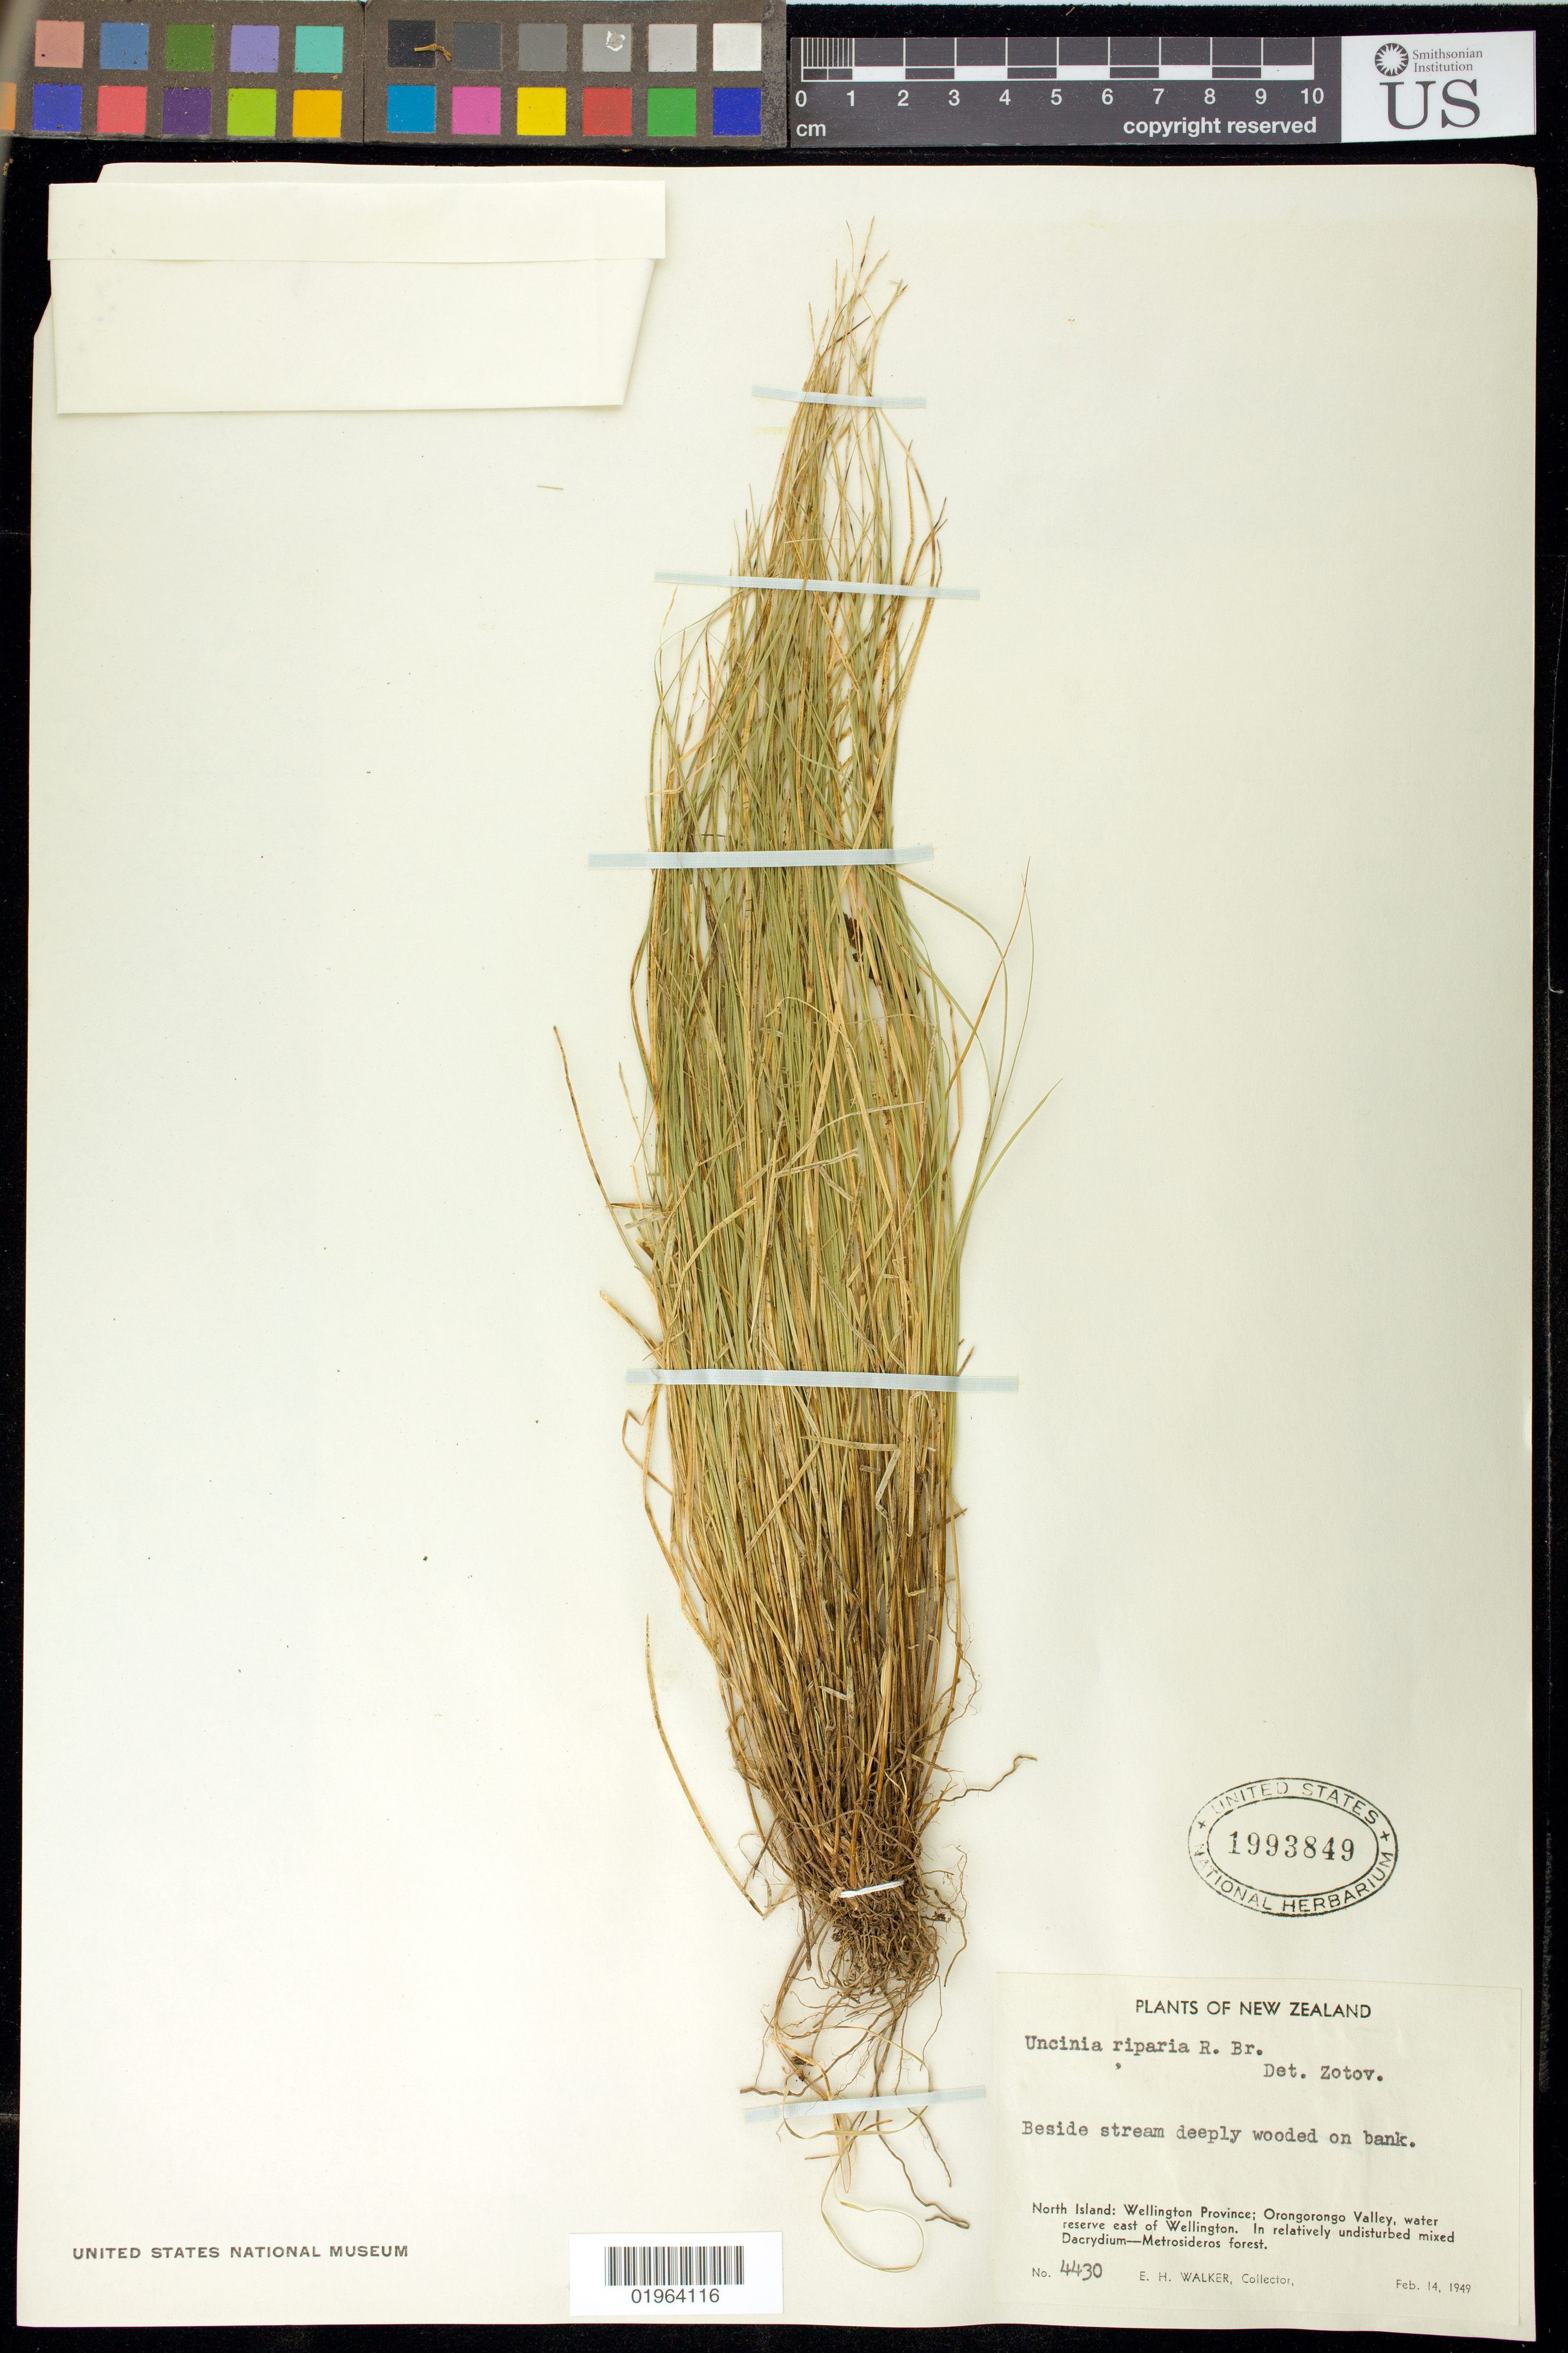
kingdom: Plantae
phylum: Tracheophyta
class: Liliopsida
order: Poales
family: Cyperaceae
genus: Carex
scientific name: Carex sp.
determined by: Strong, Mark T., (BOT), Smithsonian Institution - National Museum of Natural History (UNITED STATES)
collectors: E. H. Walker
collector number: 4430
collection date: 1949-02-14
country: New Zealand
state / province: Wellington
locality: North Island, Orongorongo valley, water reserve east of Wellington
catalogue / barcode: US 1993849